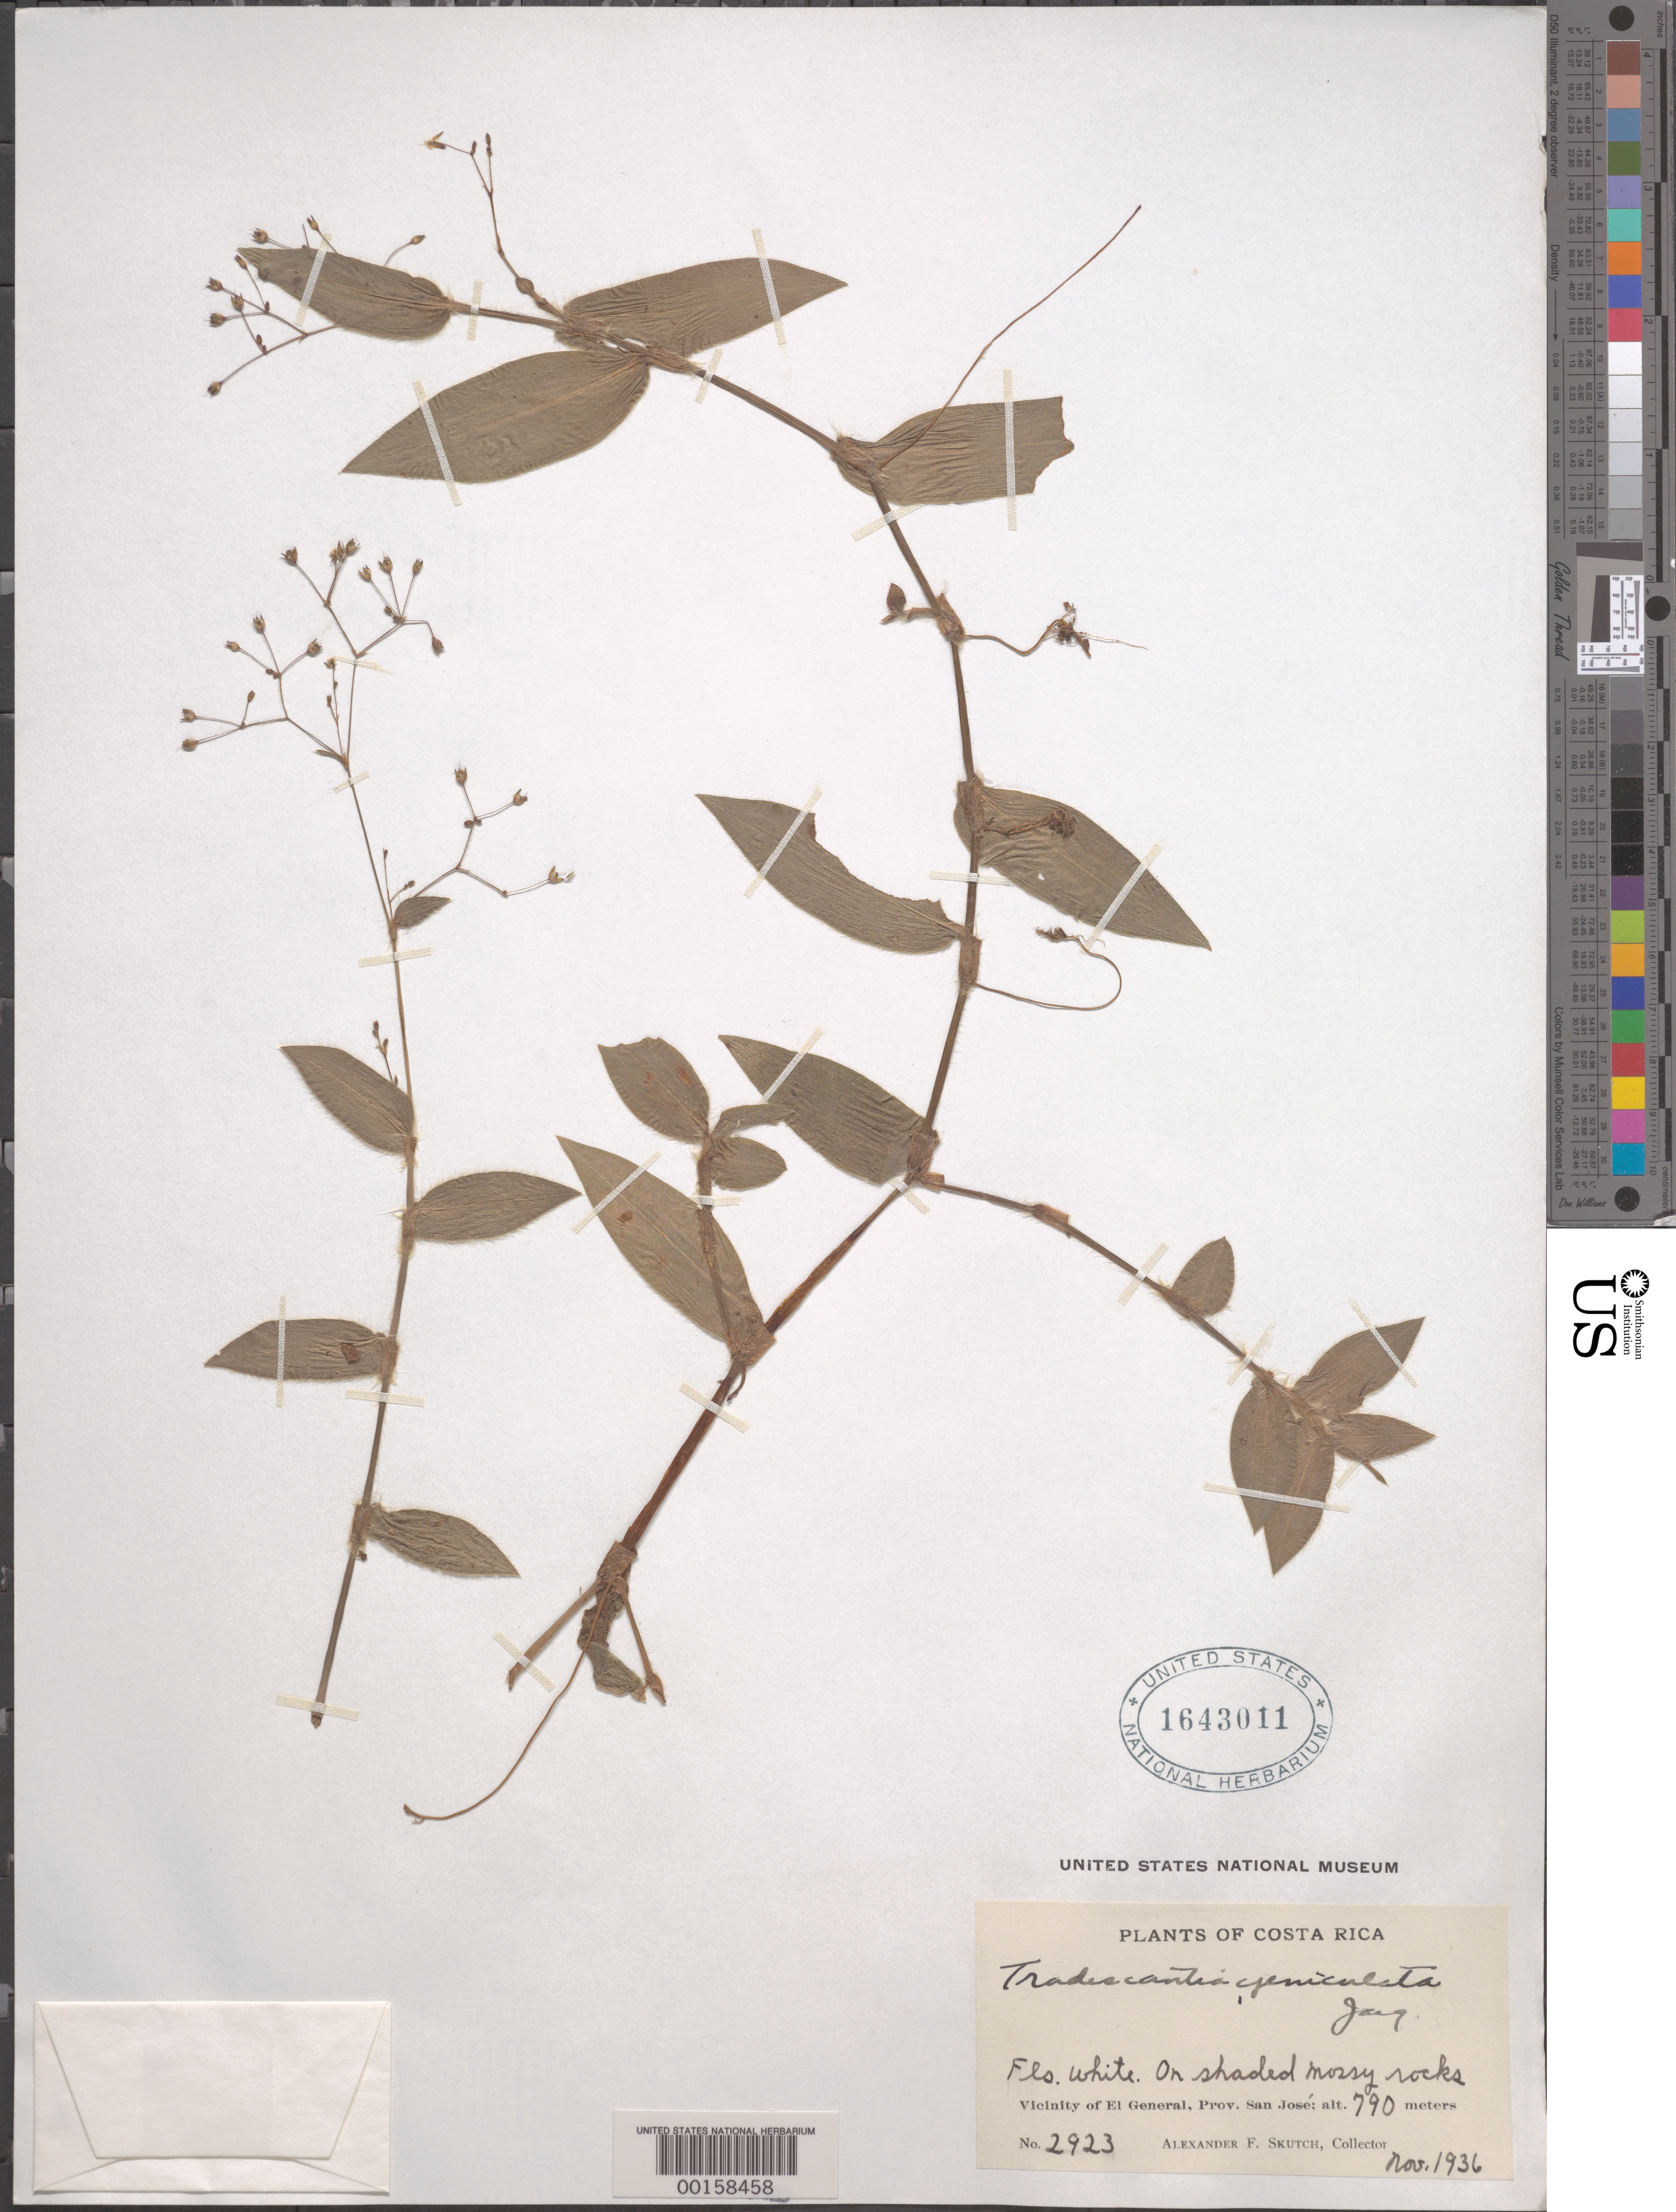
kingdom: Plantae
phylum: Tracheophyta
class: Liliopsida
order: Commelinales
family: Commelinaceae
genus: Gibasis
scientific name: Gibasis geniculata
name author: (Jacq.) Rohweder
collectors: A. F. Skutch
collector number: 2923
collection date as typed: Nov 1936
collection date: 1936-11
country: Costa Rica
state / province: San José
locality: Near el general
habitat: Shaded mossy rocks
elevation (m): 790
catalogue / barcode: US 1643011